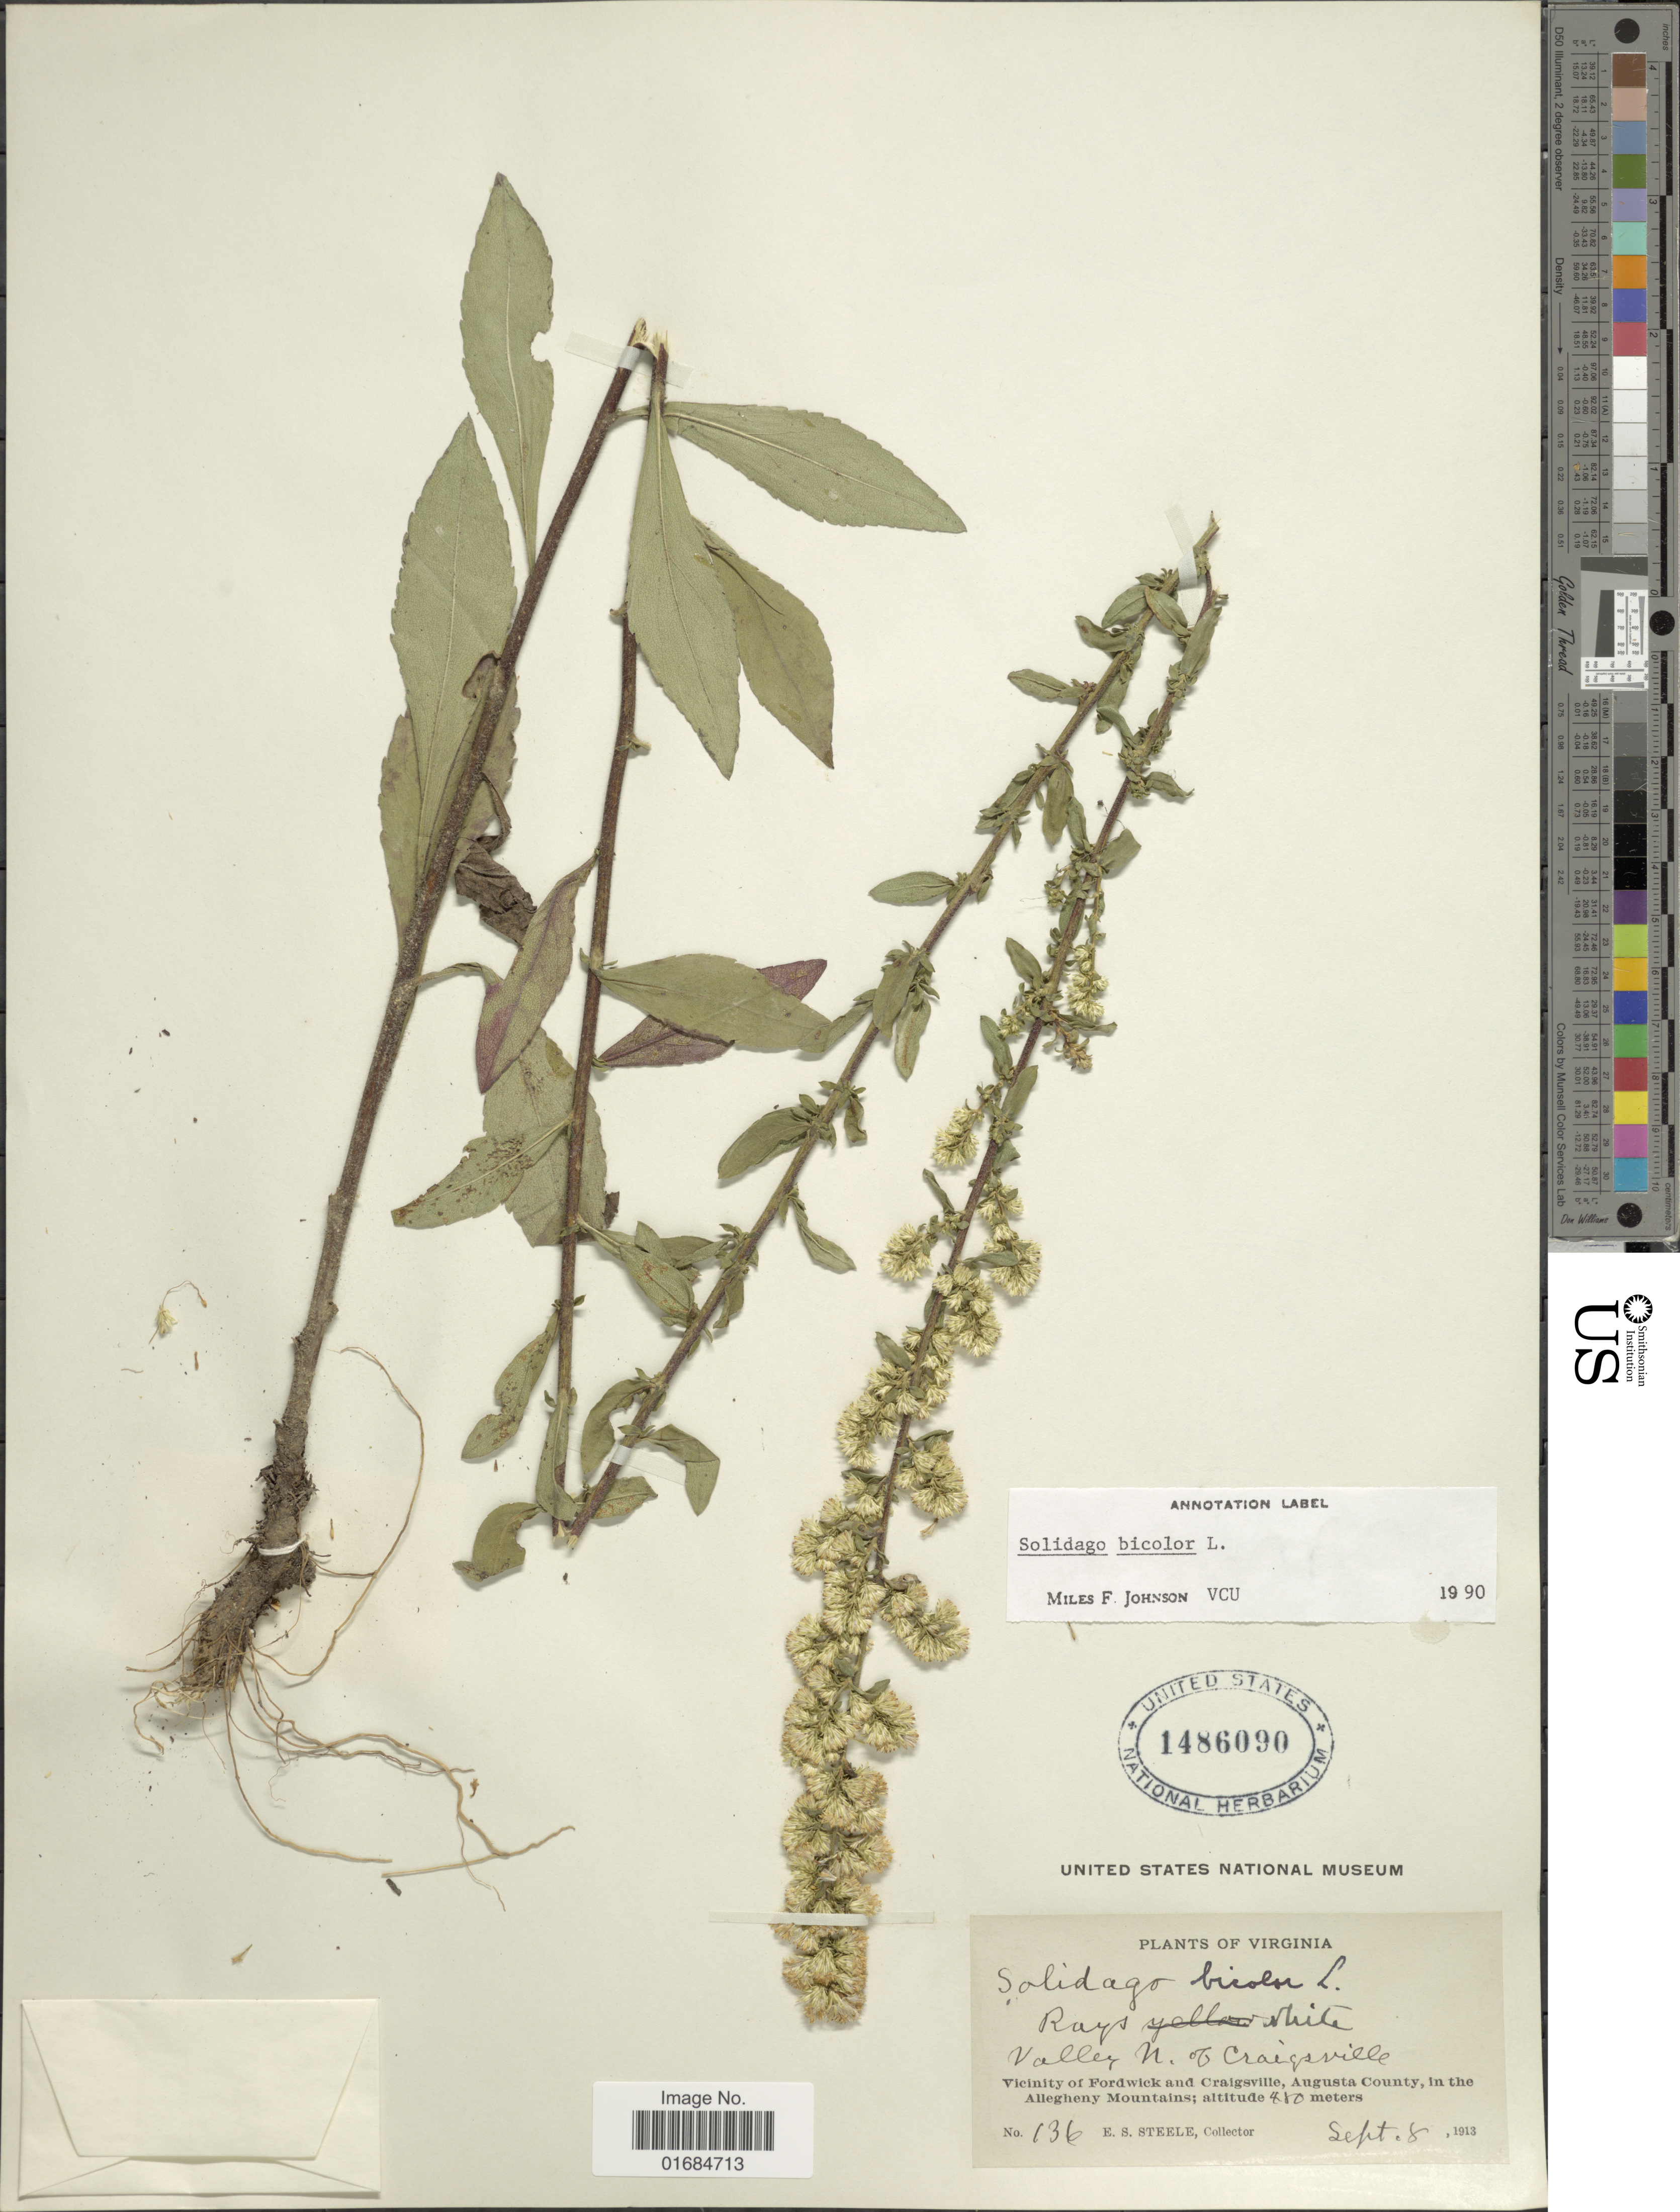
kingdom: Plantae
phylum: Tracheophyta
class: Magnoliopsida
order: Asterales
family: Asteraceae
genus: Solidago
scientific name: Solidago bicolor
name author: L.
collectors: E. Steele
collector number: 136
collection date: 1913-09-08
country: United States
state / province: Virginia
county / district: Augusta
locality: Valley of N. of Craigsville, Vicinity of Fordwick and Craigsville, Augusta County, in the Allegheny Mountains.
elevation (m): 480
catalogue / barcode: US 1486090